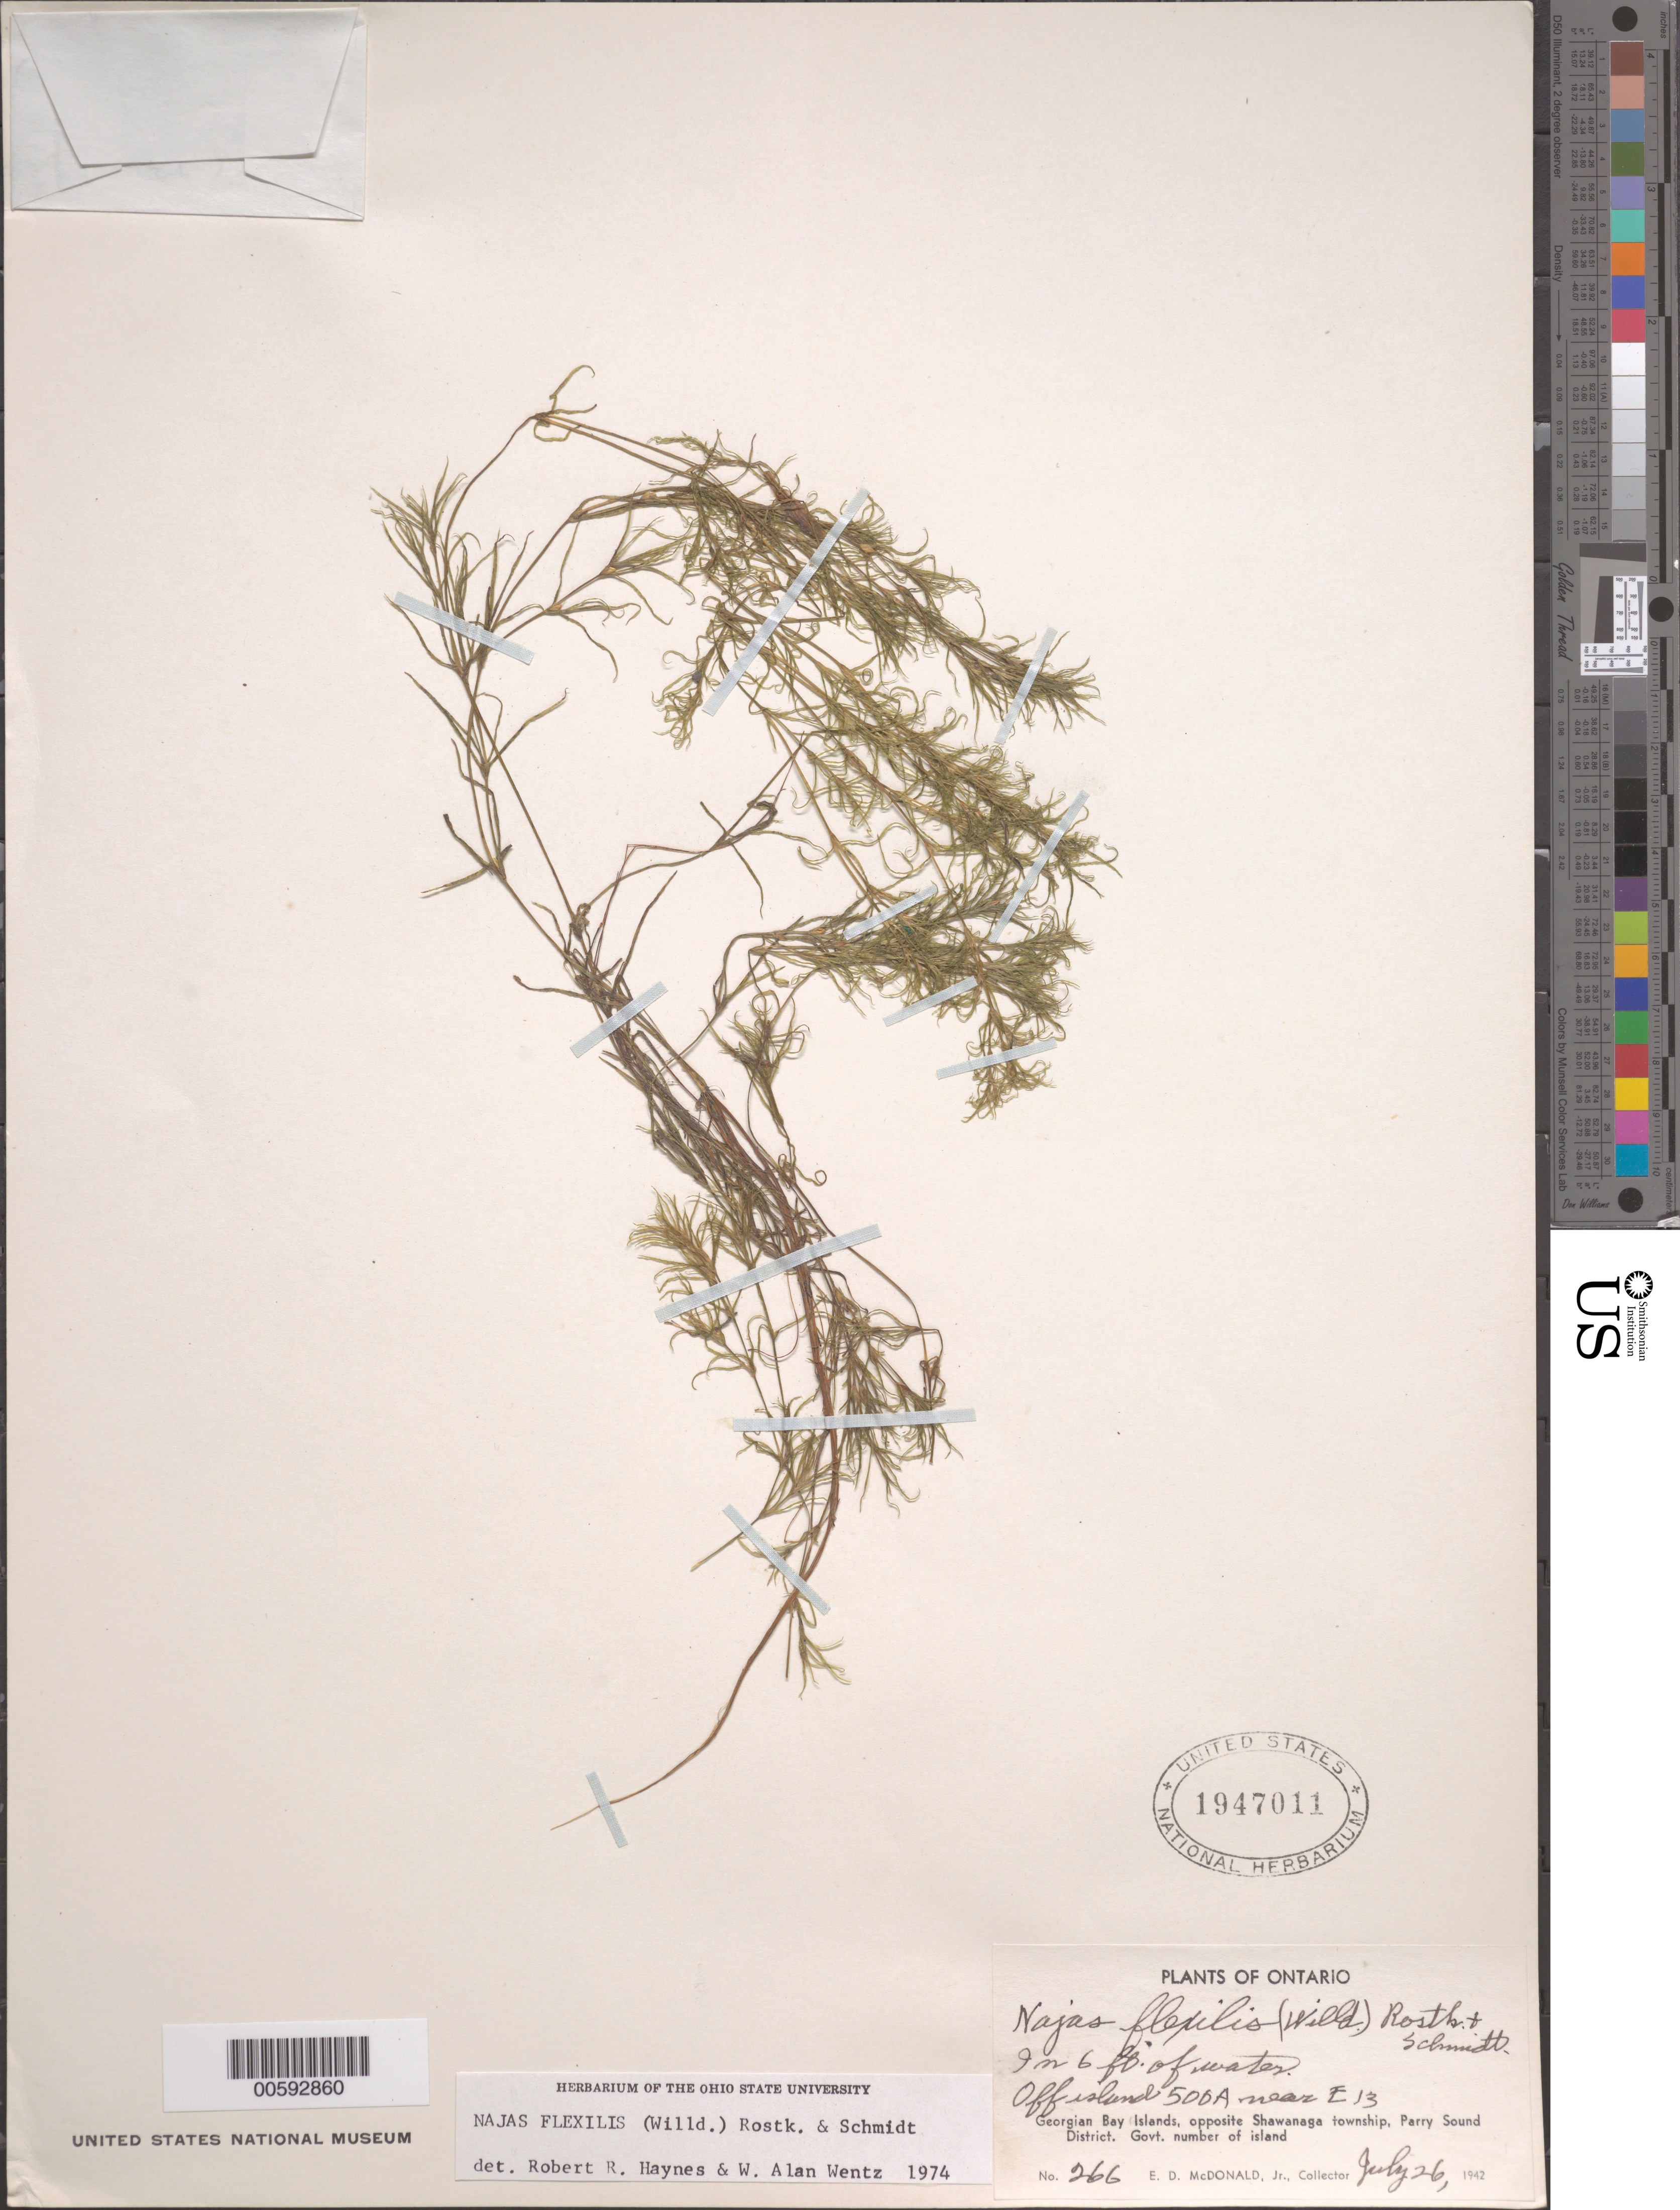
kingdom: Plantae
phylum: Tracheophyta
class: Liliopsida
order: Alismatales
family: Hydrocharitaceae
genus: Najas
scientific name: Najas flexilis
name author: (Willd.) Rostk. & Schmidt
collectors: E. D. McDonald Jr.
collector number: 266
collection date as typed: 26 Jul 1942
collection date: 1942-07-26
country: Canada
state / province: Ontario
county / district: Parry Sound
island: Georgian Bay Islands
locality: Opposite Shawanaga township. [County questionable]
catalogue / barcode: US 1947011